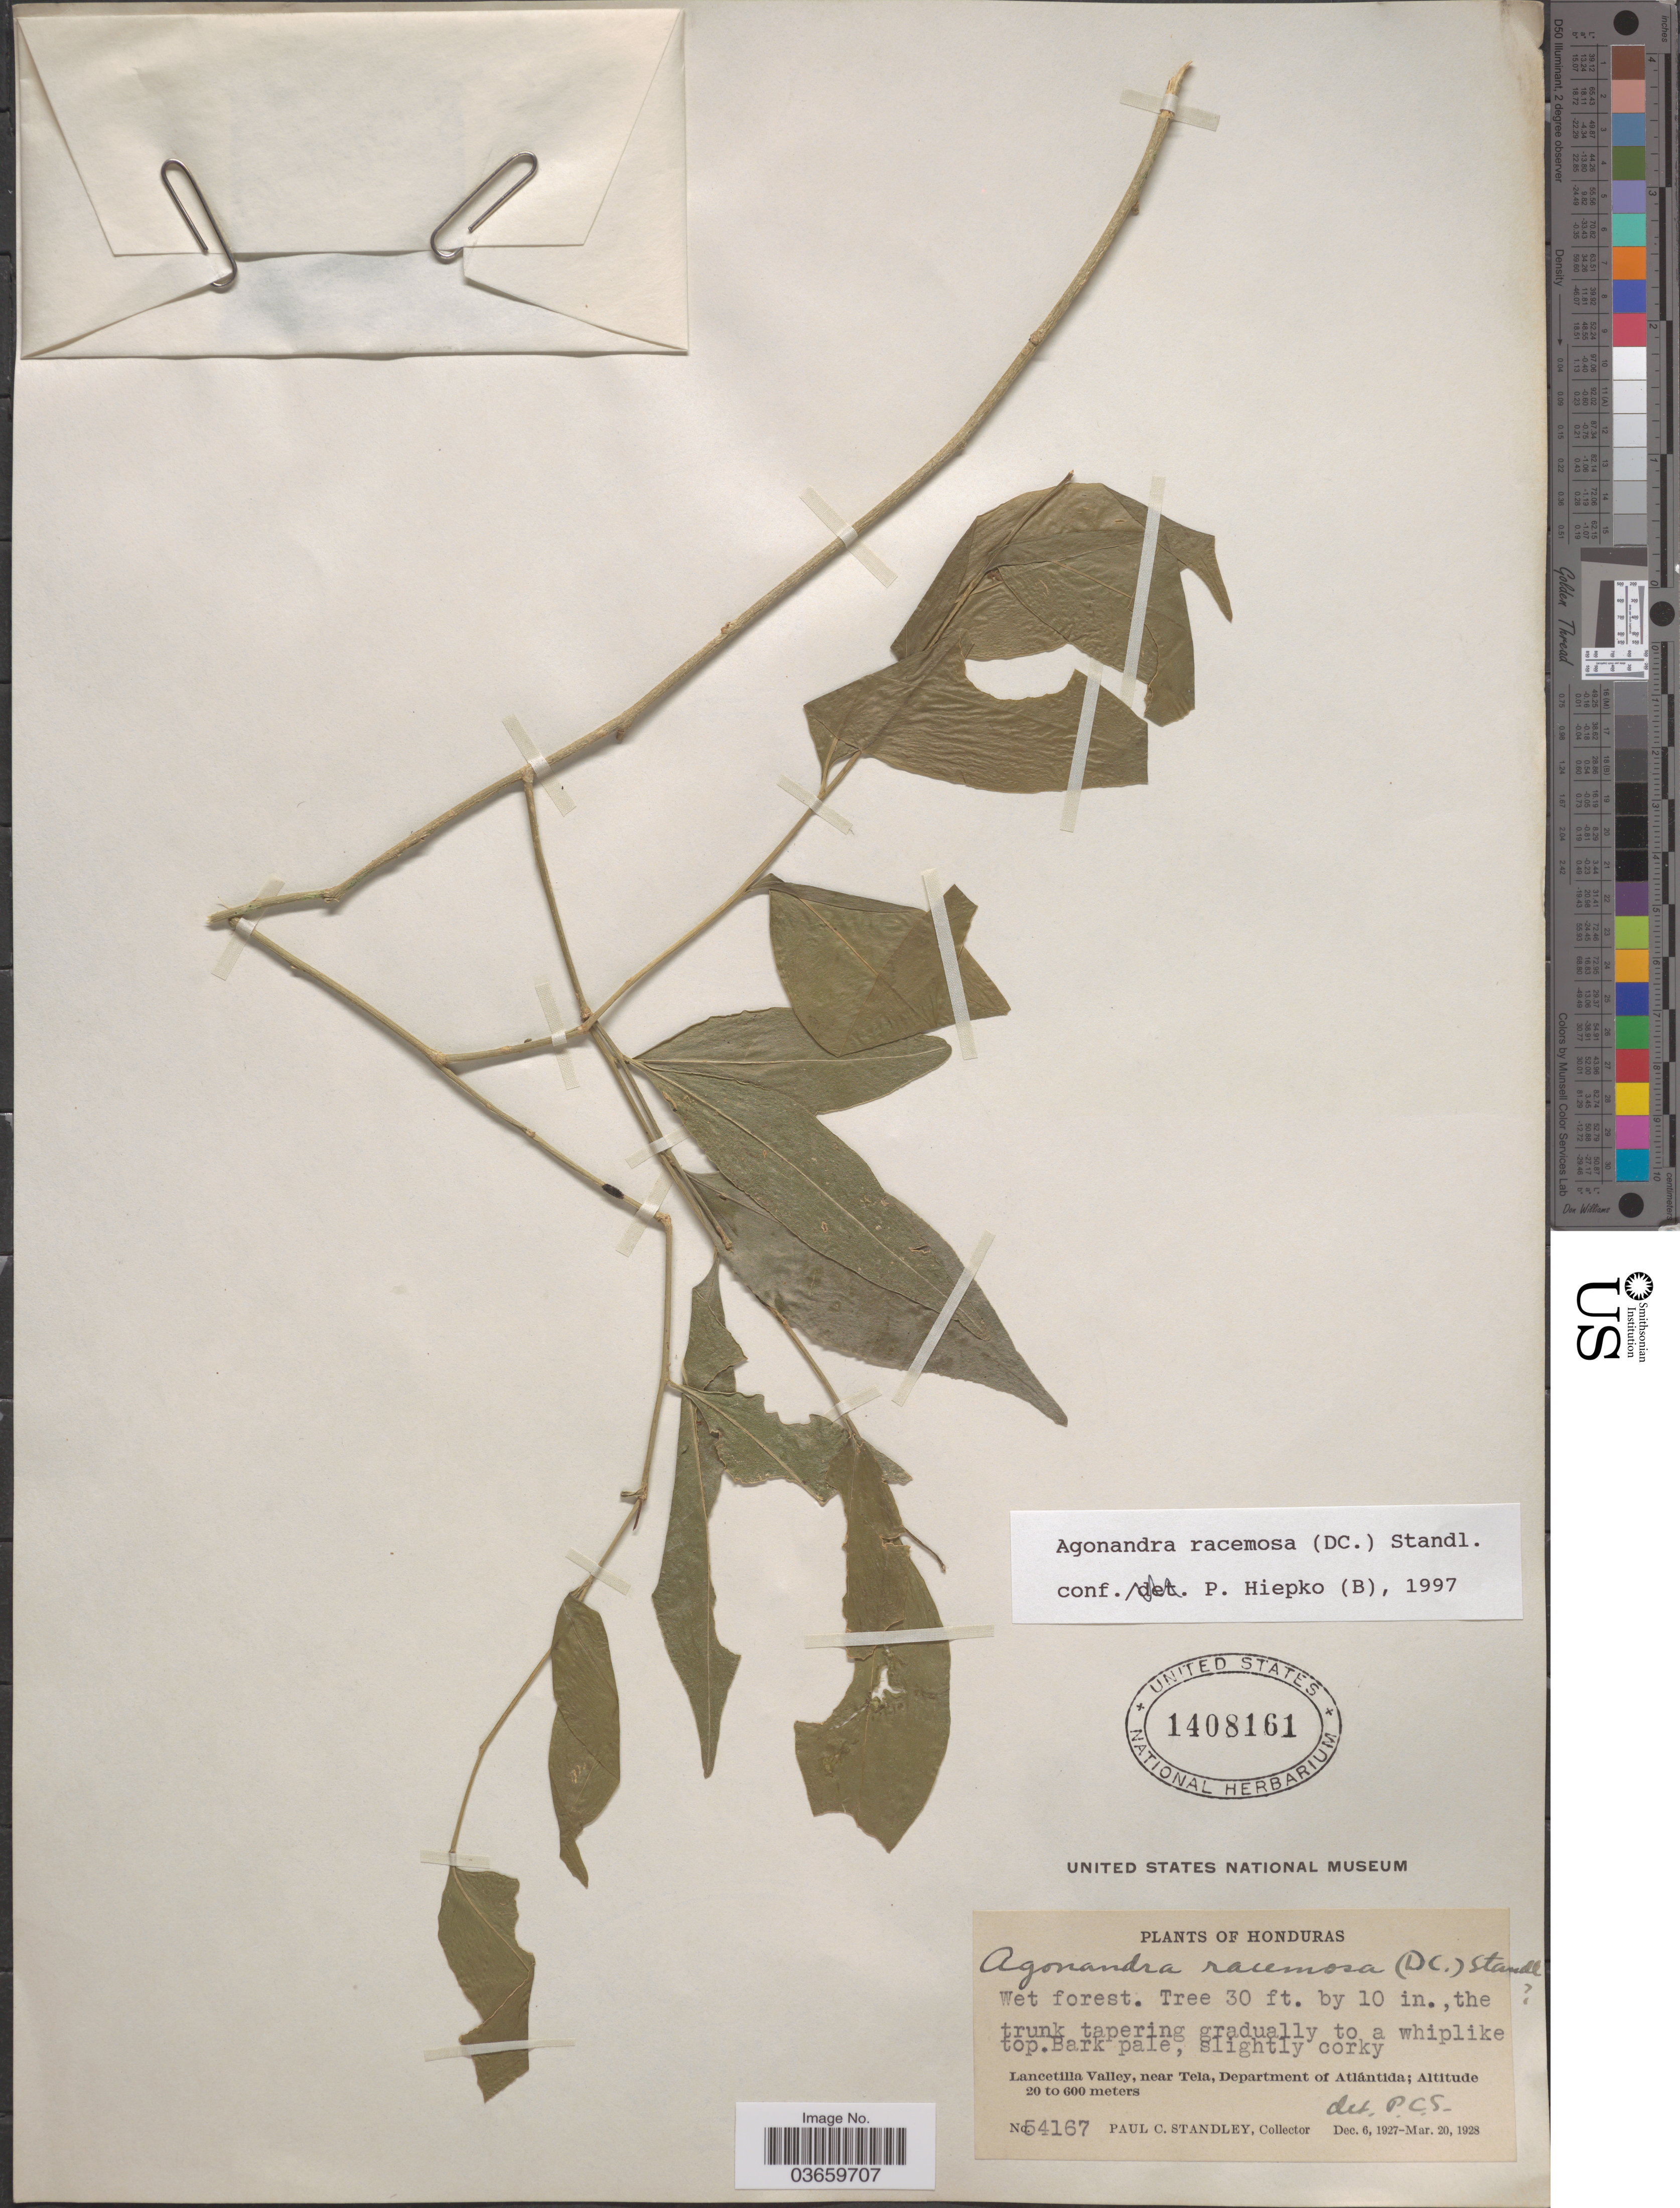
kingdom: Plantae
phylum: Tracheophyta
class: Magnoliopsida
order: Santalales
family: Opiliaceae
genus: Agonandra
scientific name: Agonandra racemosa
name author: (DC.) Standl.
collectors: P. C. Standley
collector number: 54167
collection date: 1927-12-06/1928-03-20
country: Honduras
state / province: Atlántida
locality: Lancetilla Valley, near Tela, Department of Atlántida.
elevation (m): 20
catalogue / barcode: US 1408161